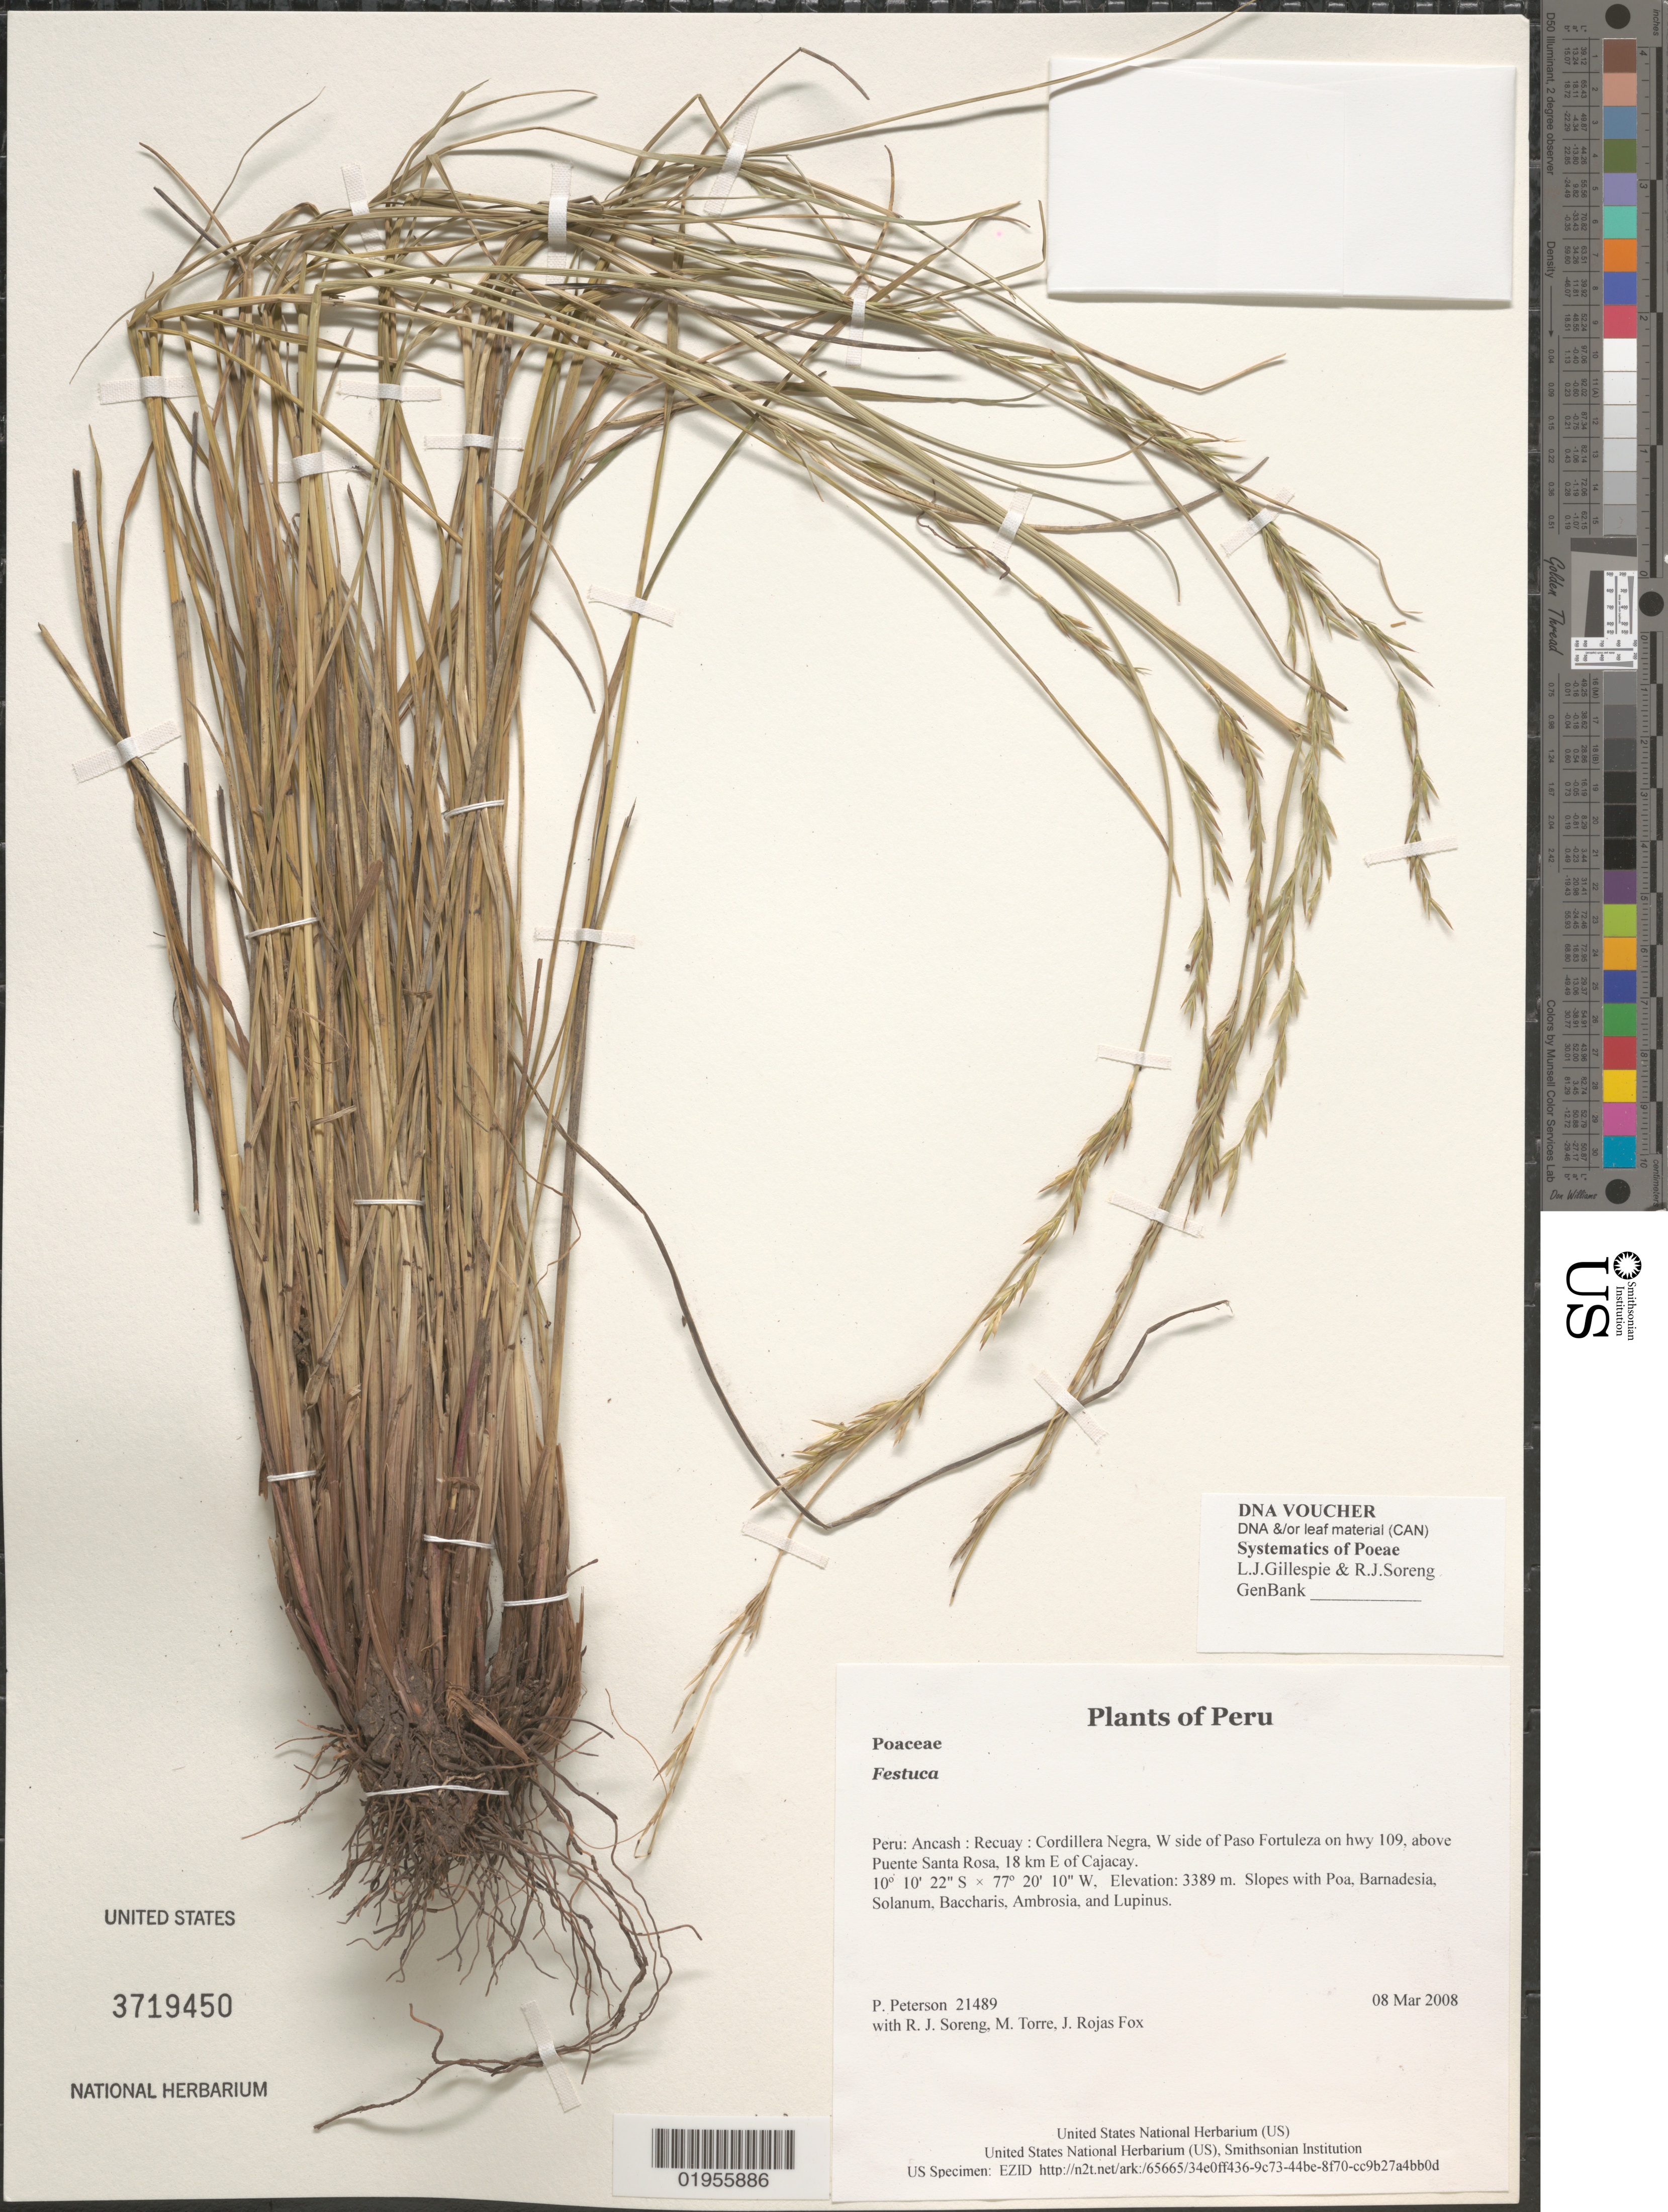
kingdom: Plantae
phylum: Tracheophyta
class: Liliopsida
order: Poales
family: Poaceae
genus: Festuca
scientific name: Festuca sp.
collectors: P. M. Peterson, R. J. Soreng, M. Torre & J. Rojas Fox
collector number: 21489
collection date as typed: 08 Mar 2008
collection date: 2008-03-08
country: Peru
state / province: Ancash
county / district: Recuay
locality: Cordillera Negra, W side of Paso Fortuleza on hwy 109, above Puente Santa Rosa, 18 km E of Cajacay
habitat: Slopes with Poa, Barnadesia, Solanum, Baccharis, Ambrosia, and Lupinus.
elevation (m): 3389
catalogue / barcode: US 3719450